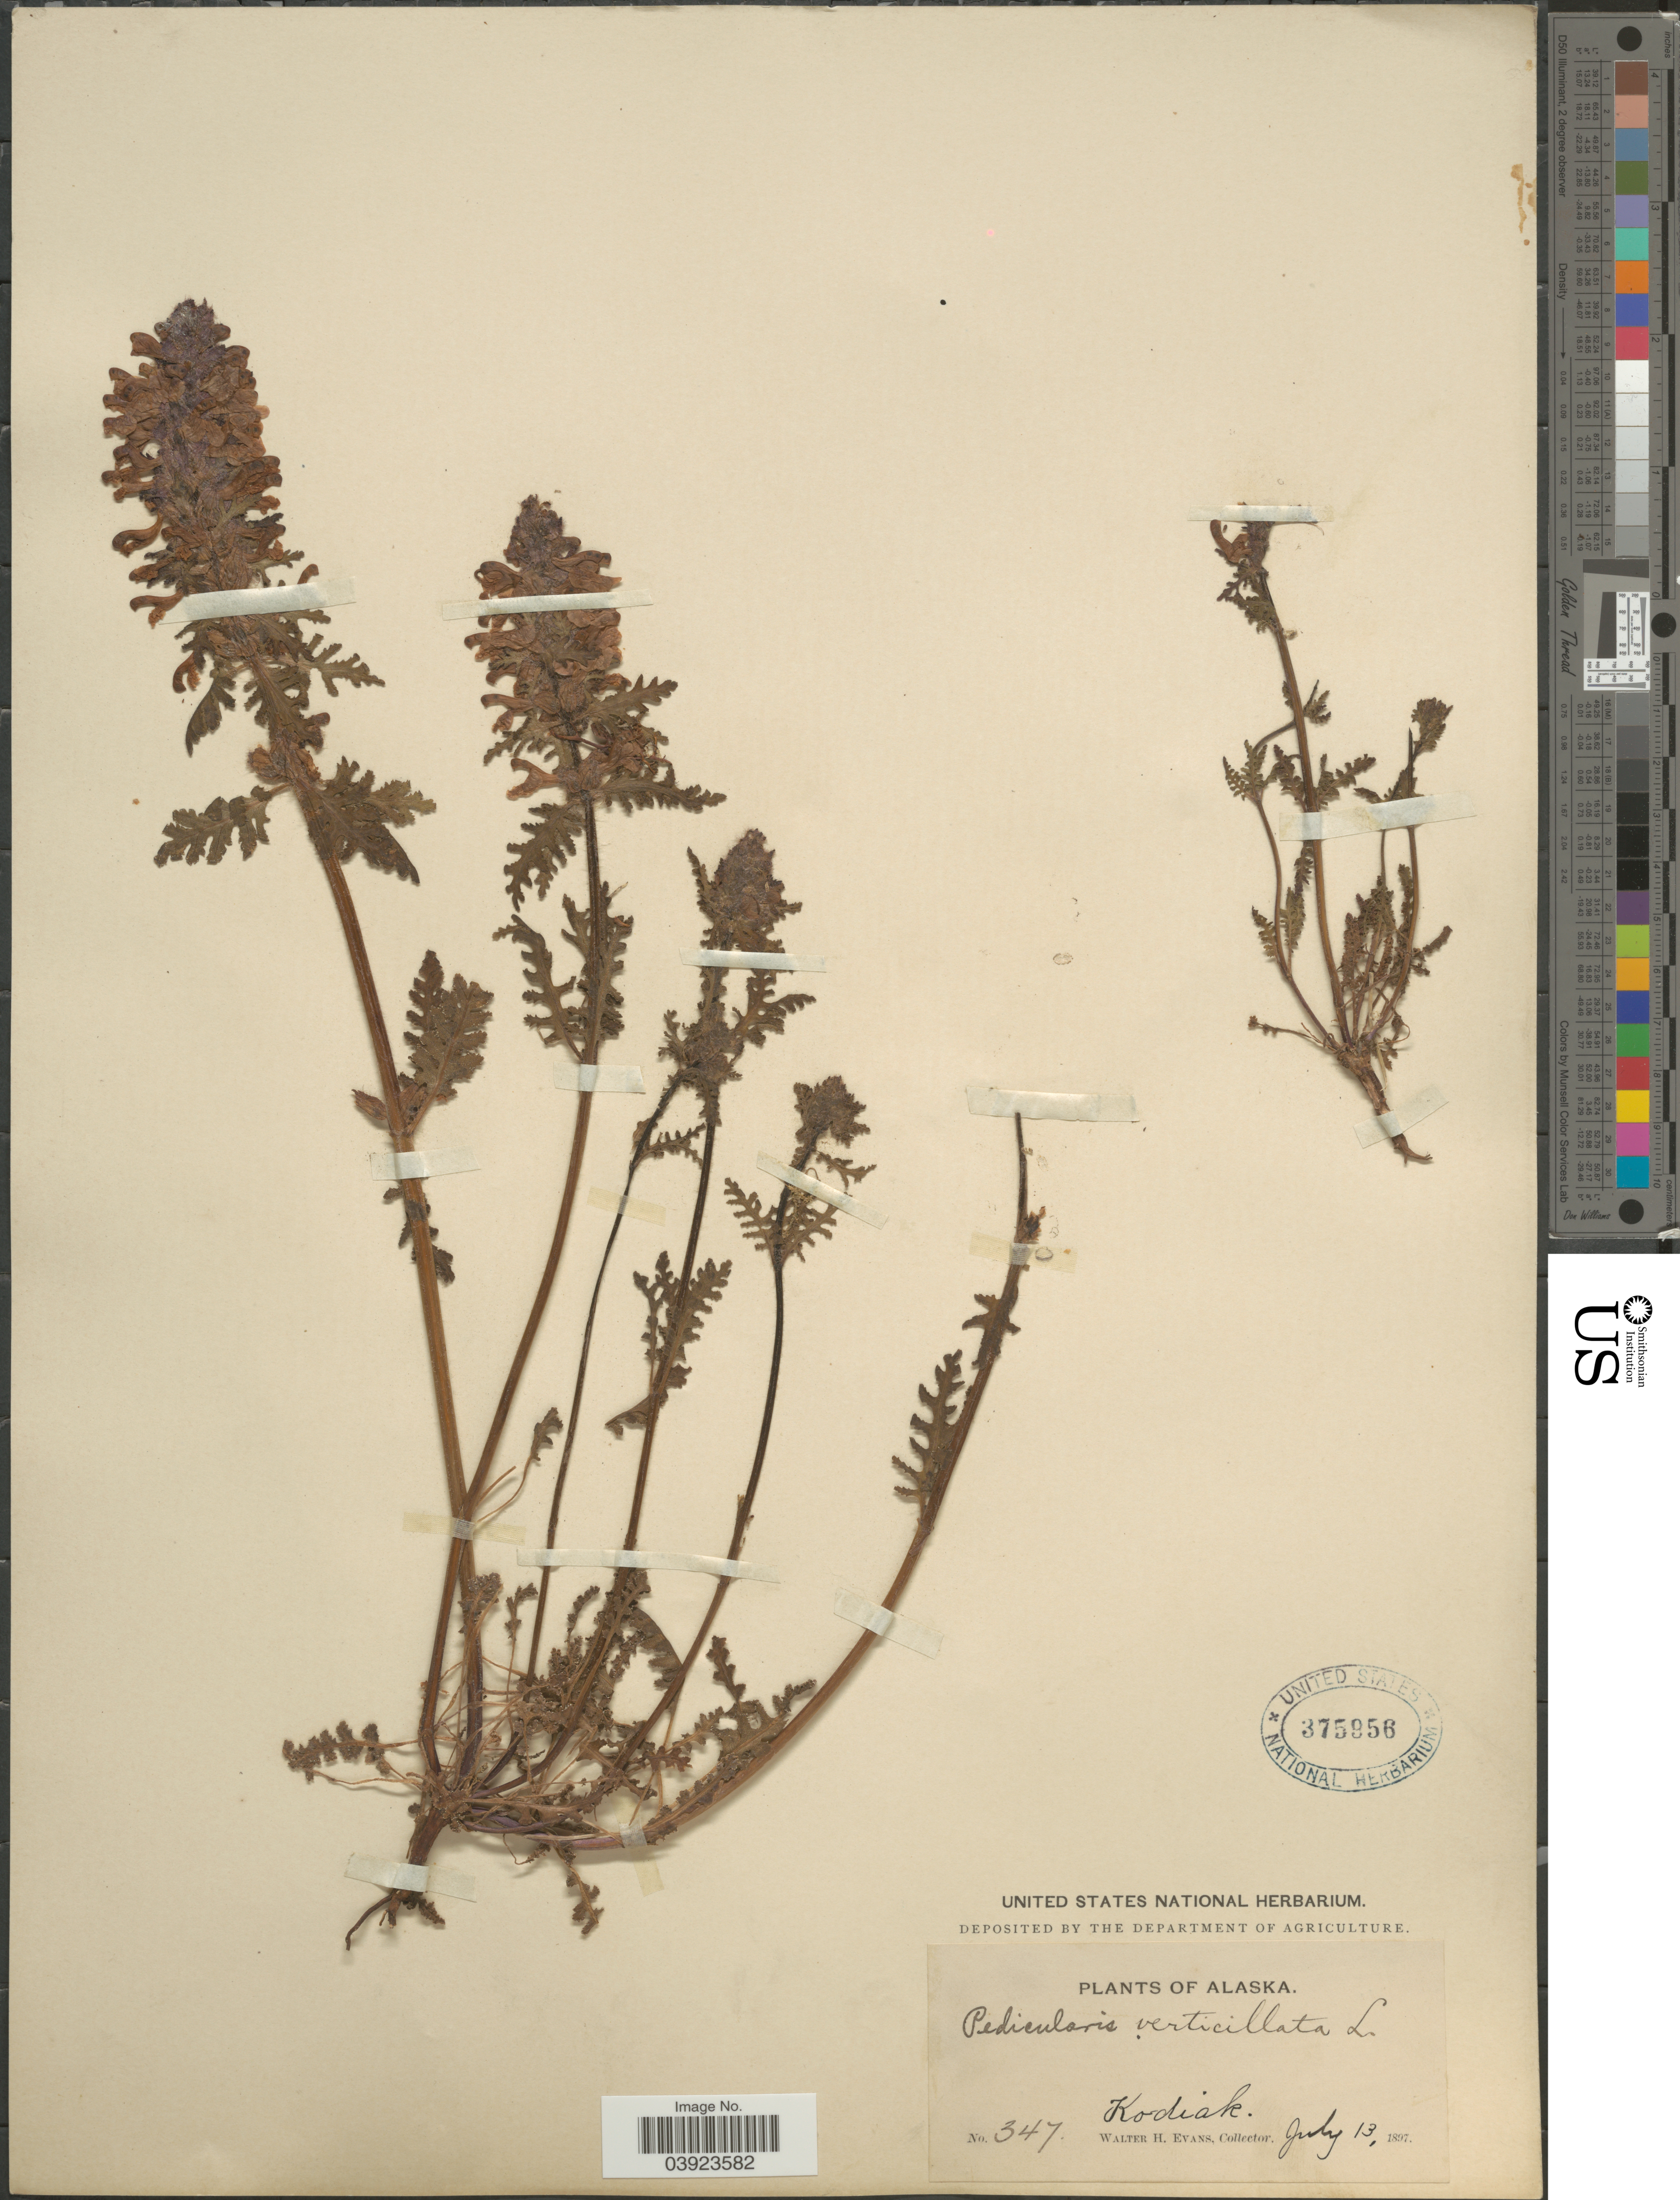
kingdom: Plantae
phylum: Tracheophyta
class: Magnoliopsida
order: Lamiales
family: Orobanchaceae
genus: Pedicularis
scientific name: Pedicularis verticillata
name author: L.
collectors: W. H. Evans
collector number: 347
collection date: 1897-07-13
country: United States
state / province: Alaska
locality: Kodiak.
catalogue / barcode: US 375956